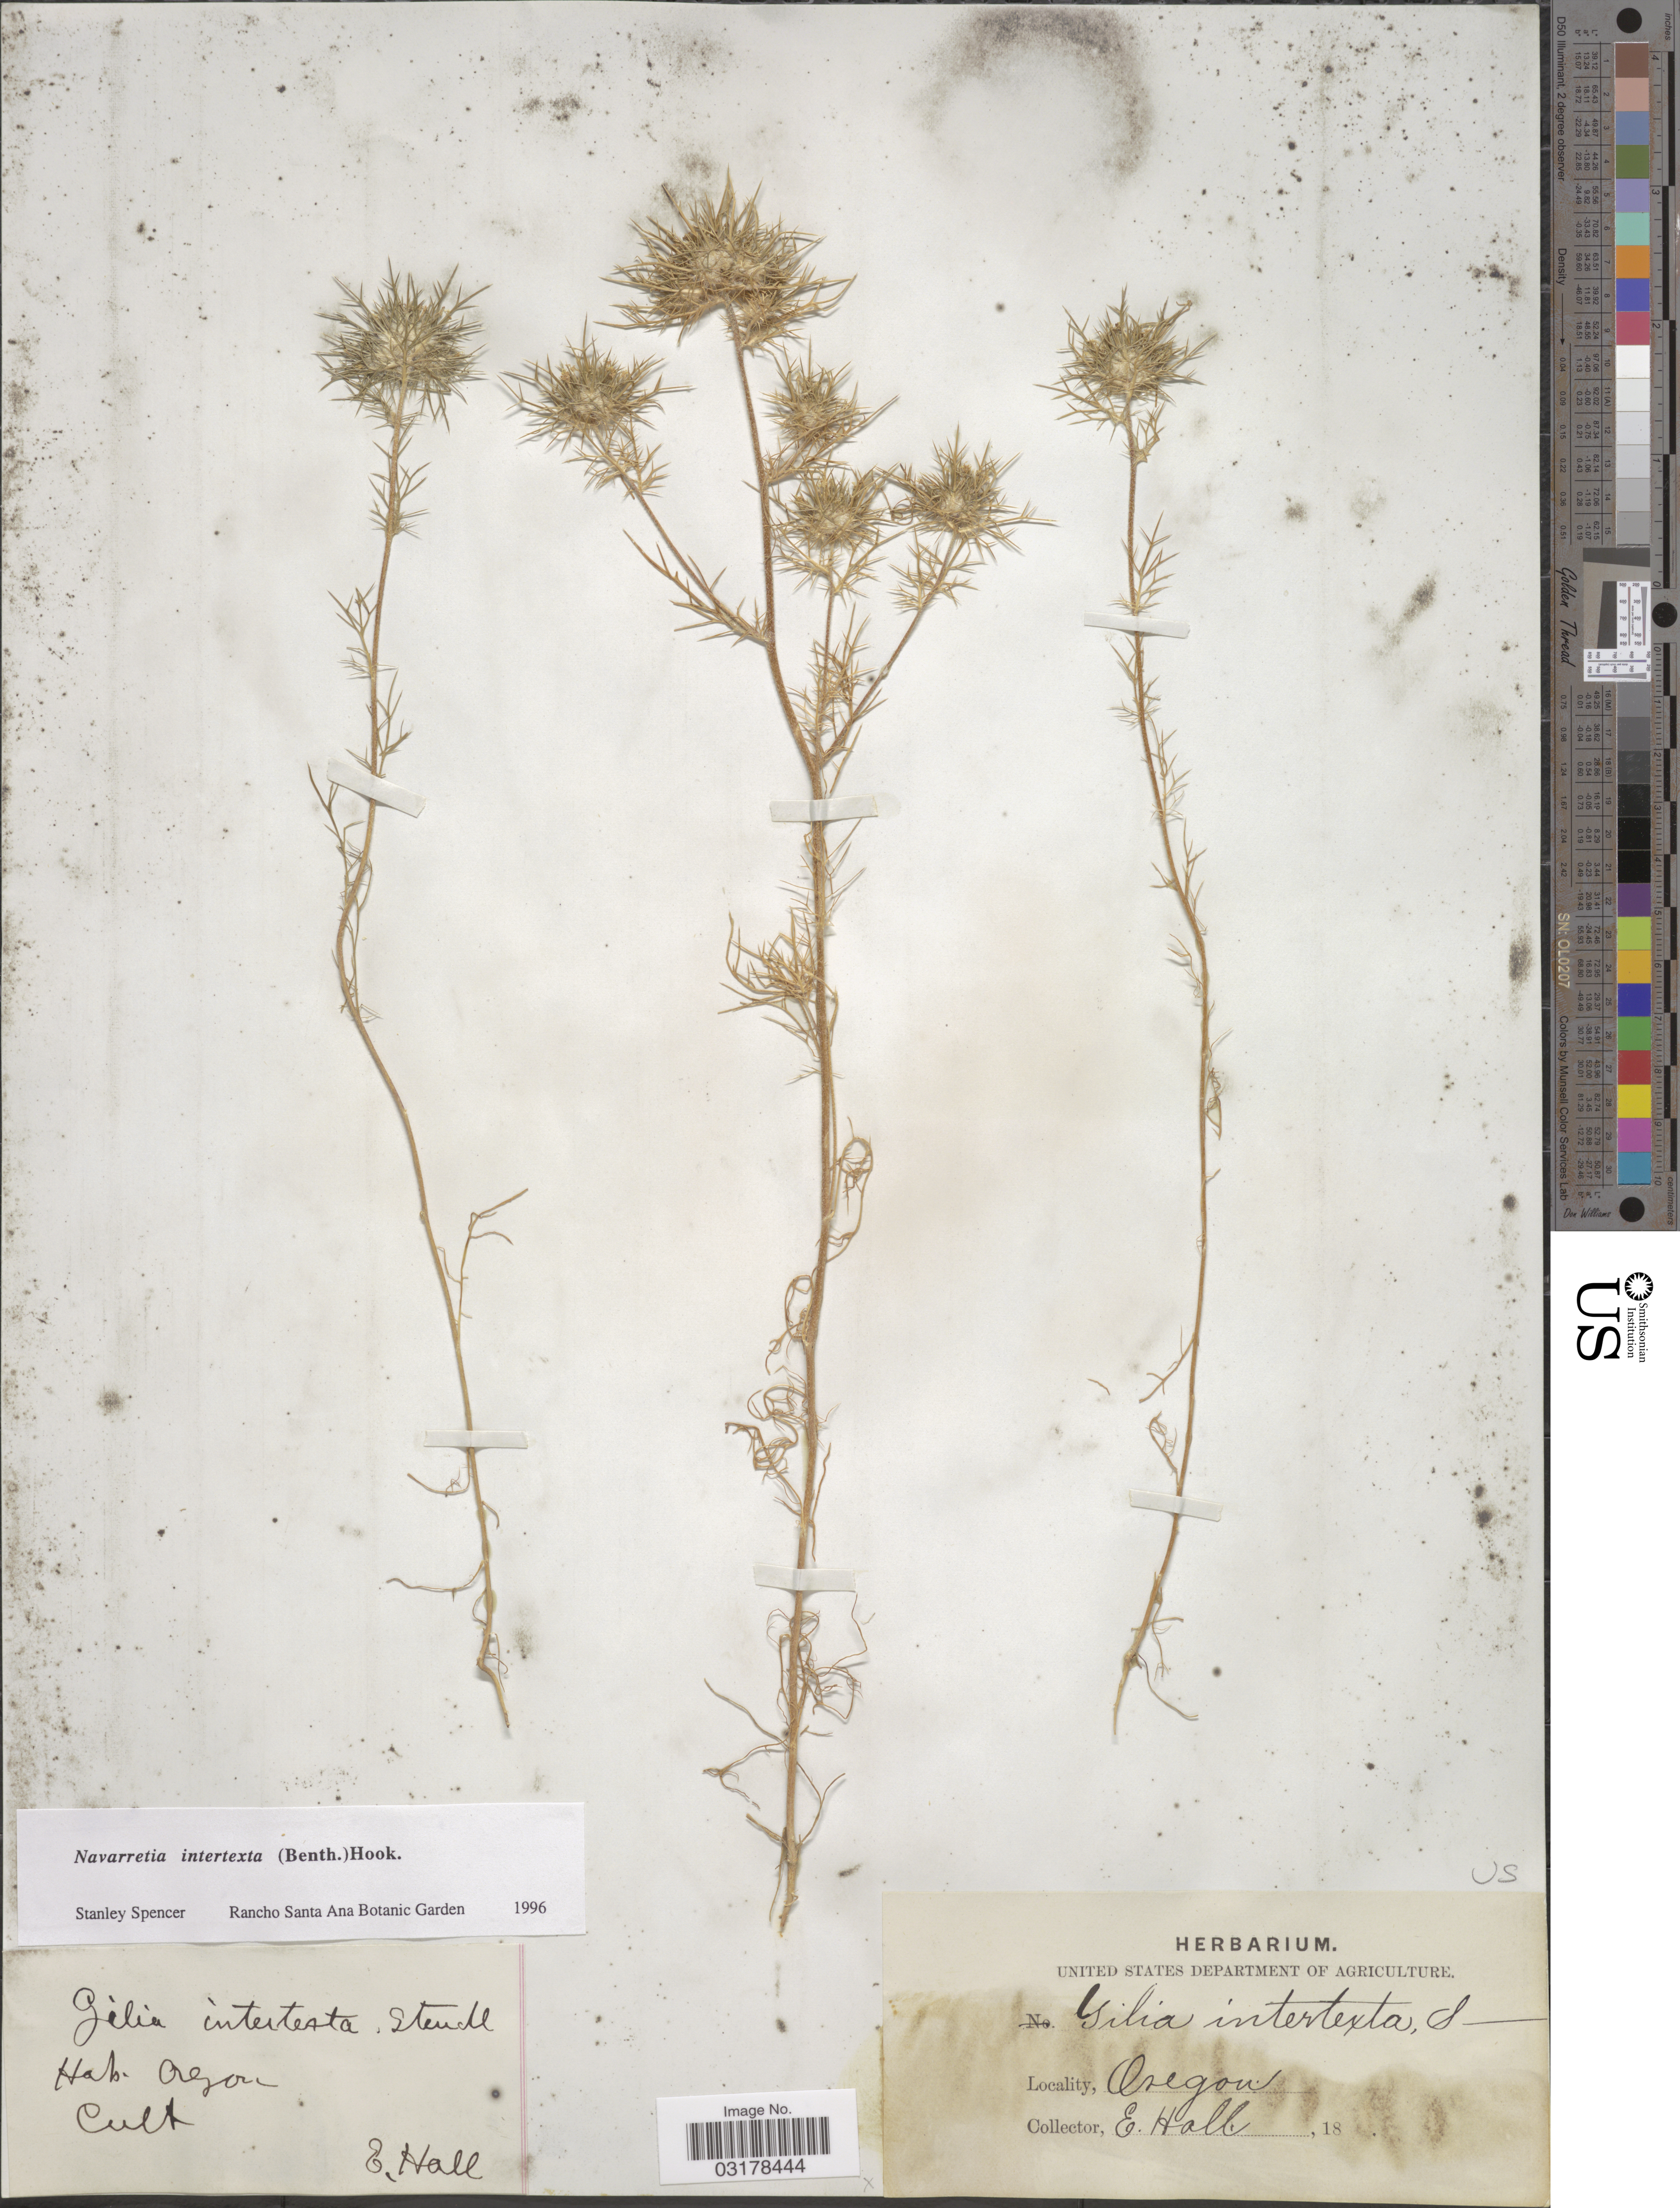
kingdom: Plantae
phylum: Tracheophyta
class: Magnoliopsida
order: Ericales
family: Polemoniaceae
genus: Navarretia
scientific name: Navarretia intertexta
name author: (Benth.) Hook.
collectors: E. Hall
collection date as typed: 18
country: United States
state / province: Oregon